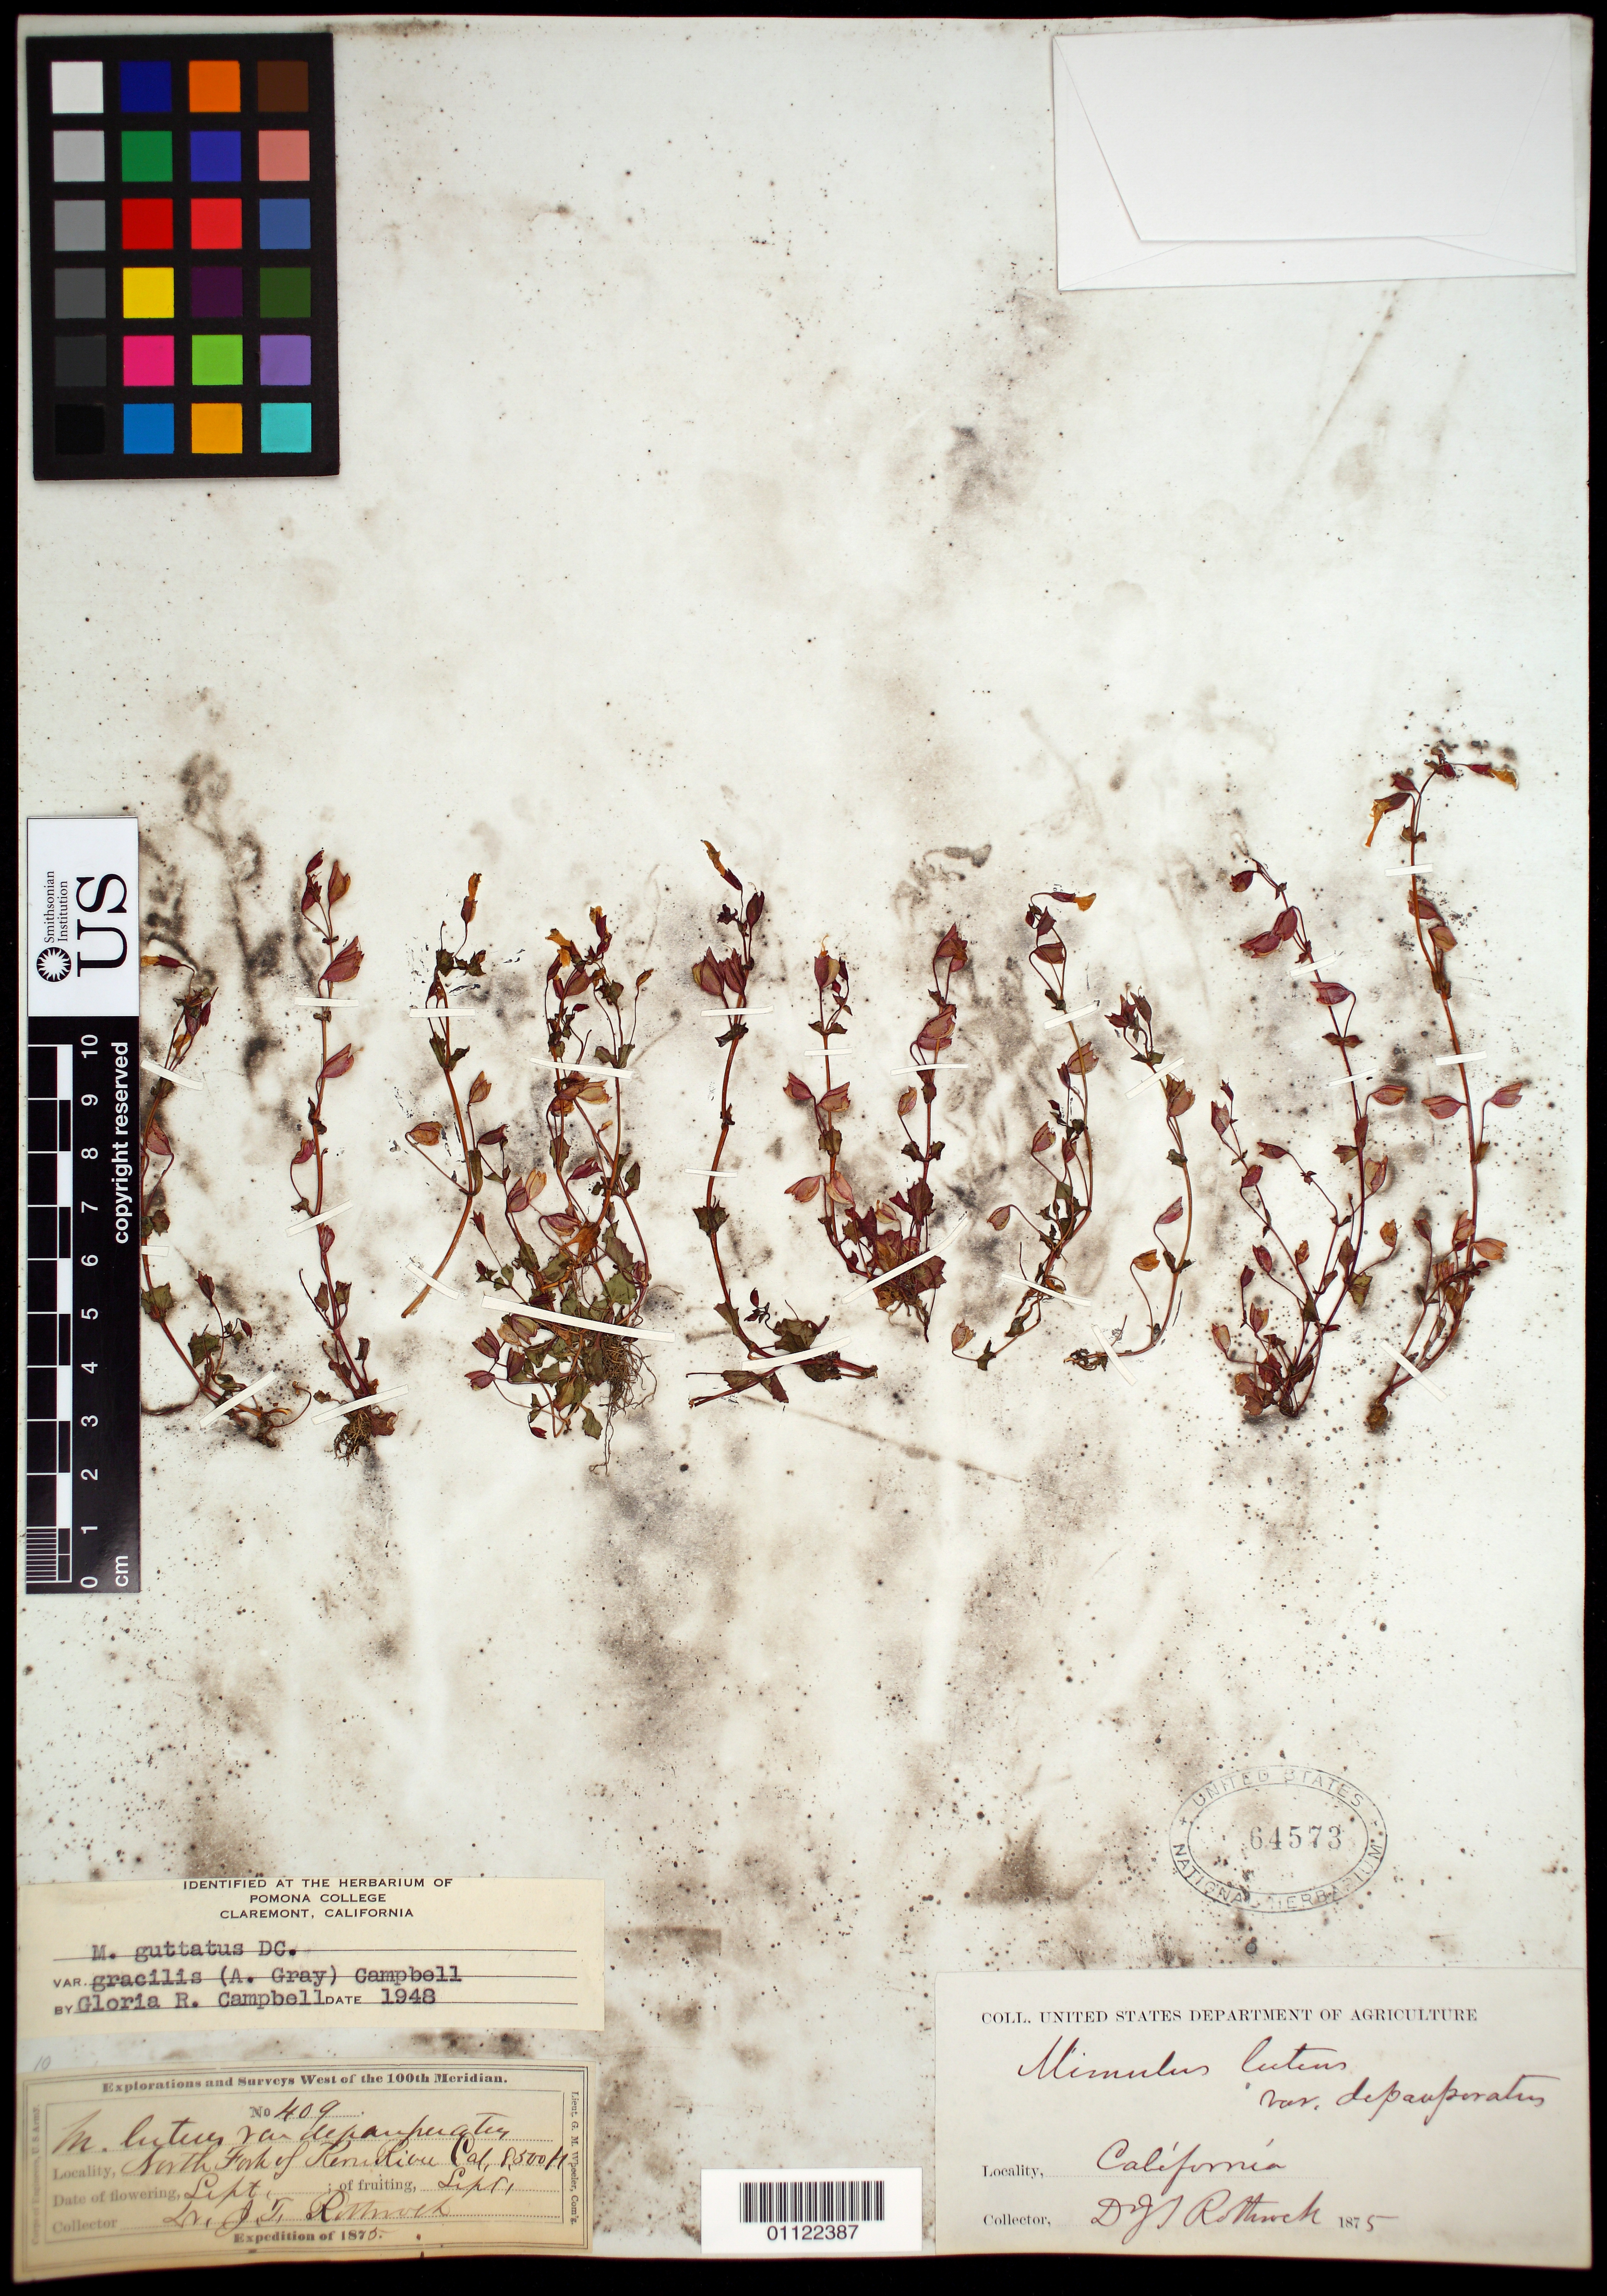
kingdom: Plantae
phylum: Tracheophyta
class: Magnoliopsida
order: Lamiales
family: Phrymaceae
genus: Mimulus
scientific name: Mimulus guttatus var. gracilis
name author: (A. Gray) G.R. Campb.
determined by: Campbell, G. R.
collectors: J. T. Rothrock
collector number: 409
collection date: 1875-09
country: United States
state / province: Colorado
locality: North Fork of[...] River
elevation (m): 2591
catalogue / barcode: US 64573